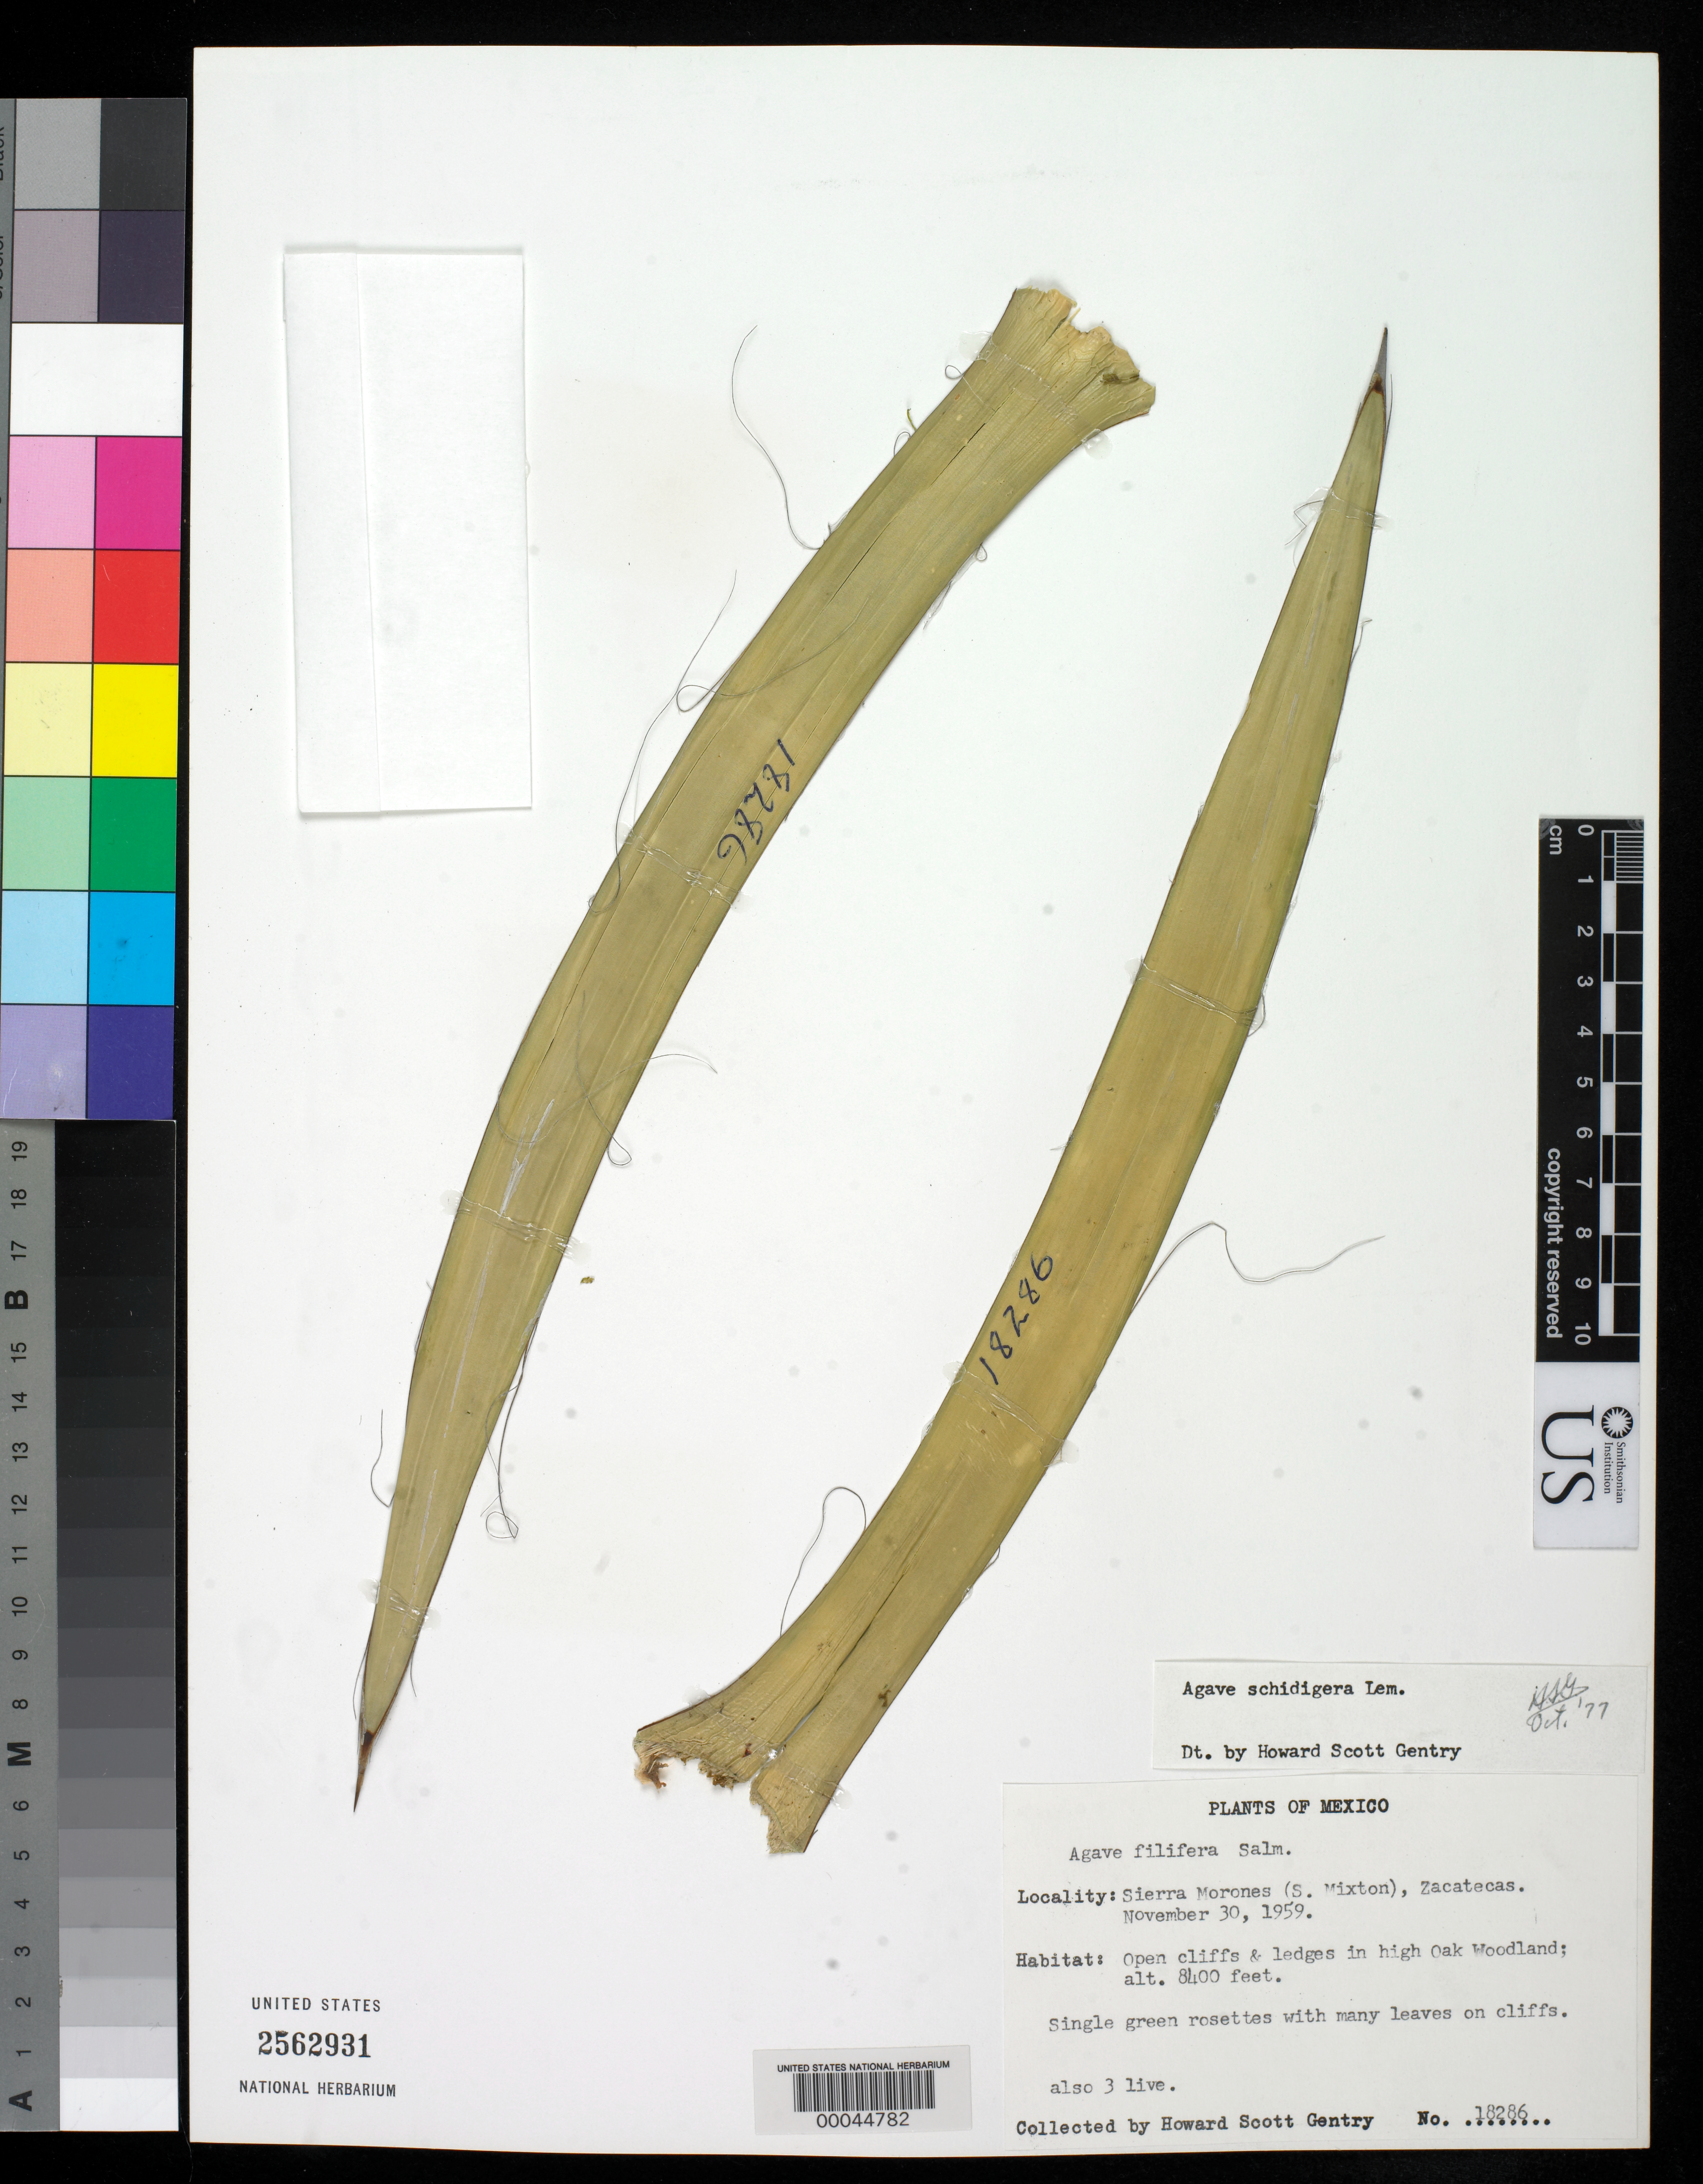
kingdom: Plantae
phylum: Tracheophyta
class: Liliopsida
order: Asparagales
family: Asparagaceae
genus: Agave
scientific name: Agave schidigera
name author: Lem.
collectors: H. S. Gentry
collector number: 18286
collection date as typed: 30 Nov 1959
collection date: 1959-11-30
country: Mexico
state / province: Zacatecas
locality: Sierra morones (s mixton)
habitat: Open cliffs & ledges in high oak woodland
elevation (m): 2560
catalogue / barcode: US 2562931